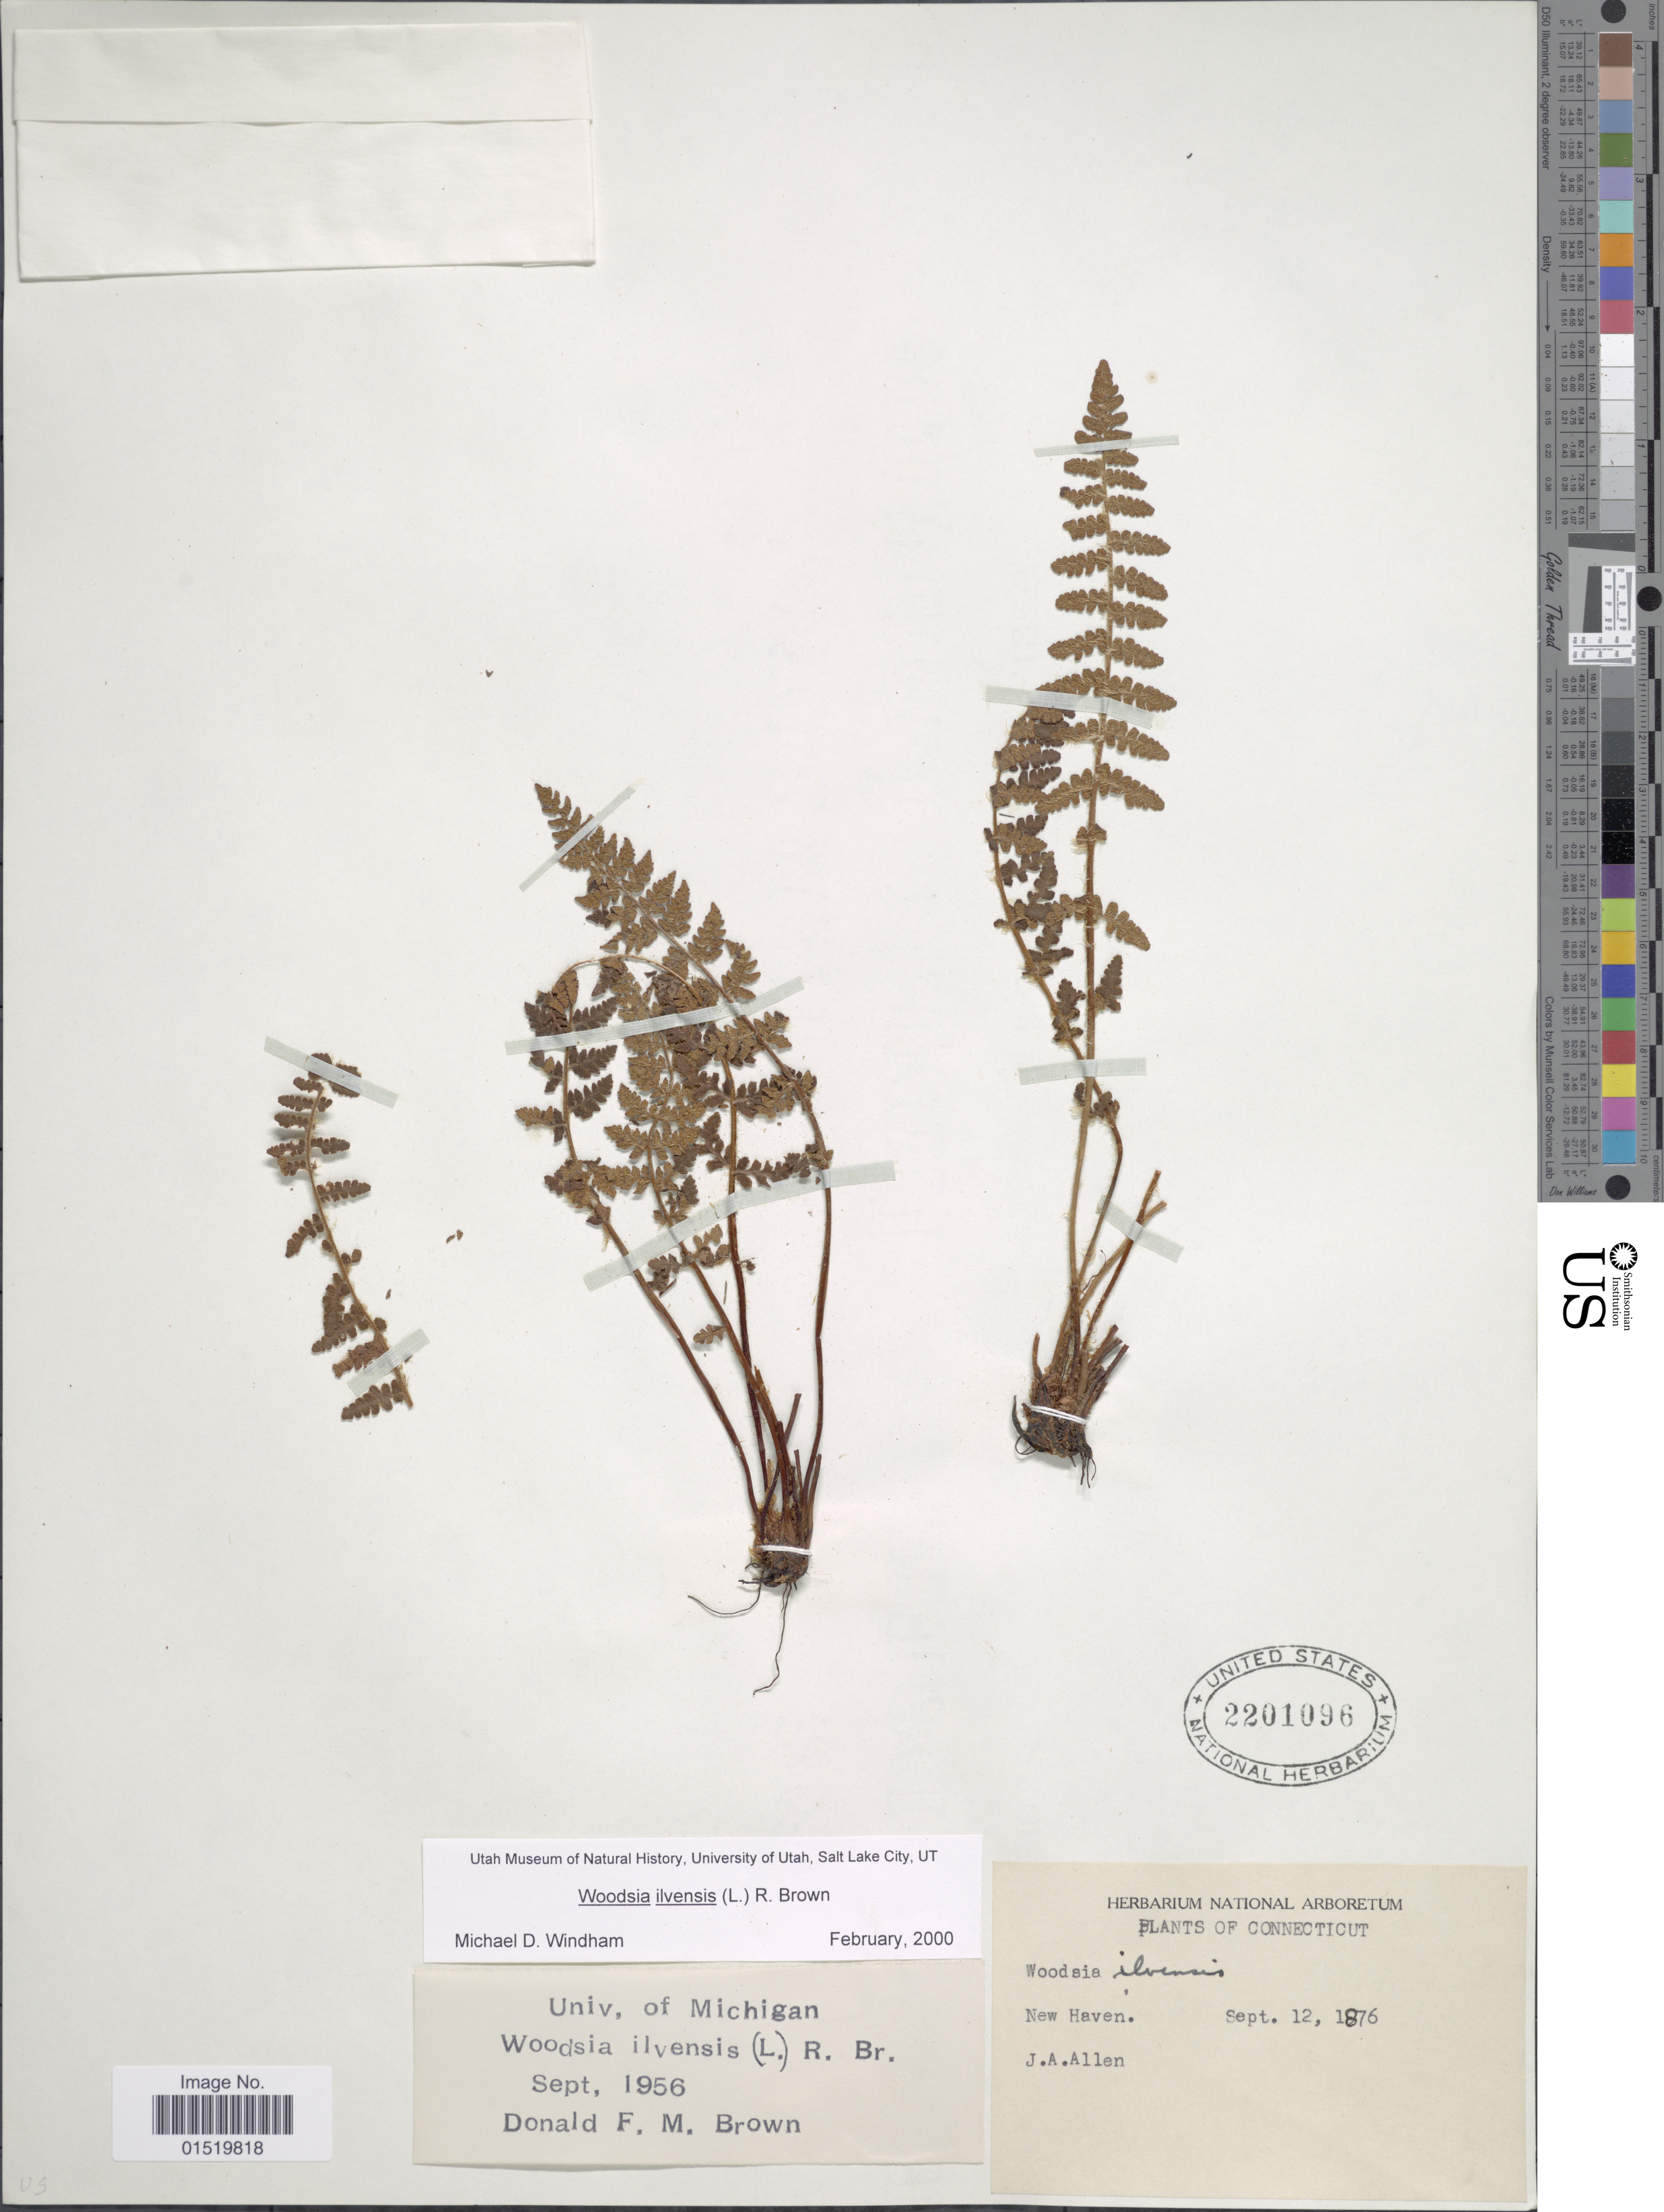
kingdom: Plantae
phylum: Tracheophyta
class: Polypodiopsida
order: Polypodiales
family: Woodsiaceae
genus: Woodsia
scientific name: Woodsia ilvensis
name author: (L.) R. Br.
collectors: J. A. Allen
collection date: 1876-09-12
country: United States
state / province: Connecticut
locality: New Haven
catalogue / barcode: US 2201096